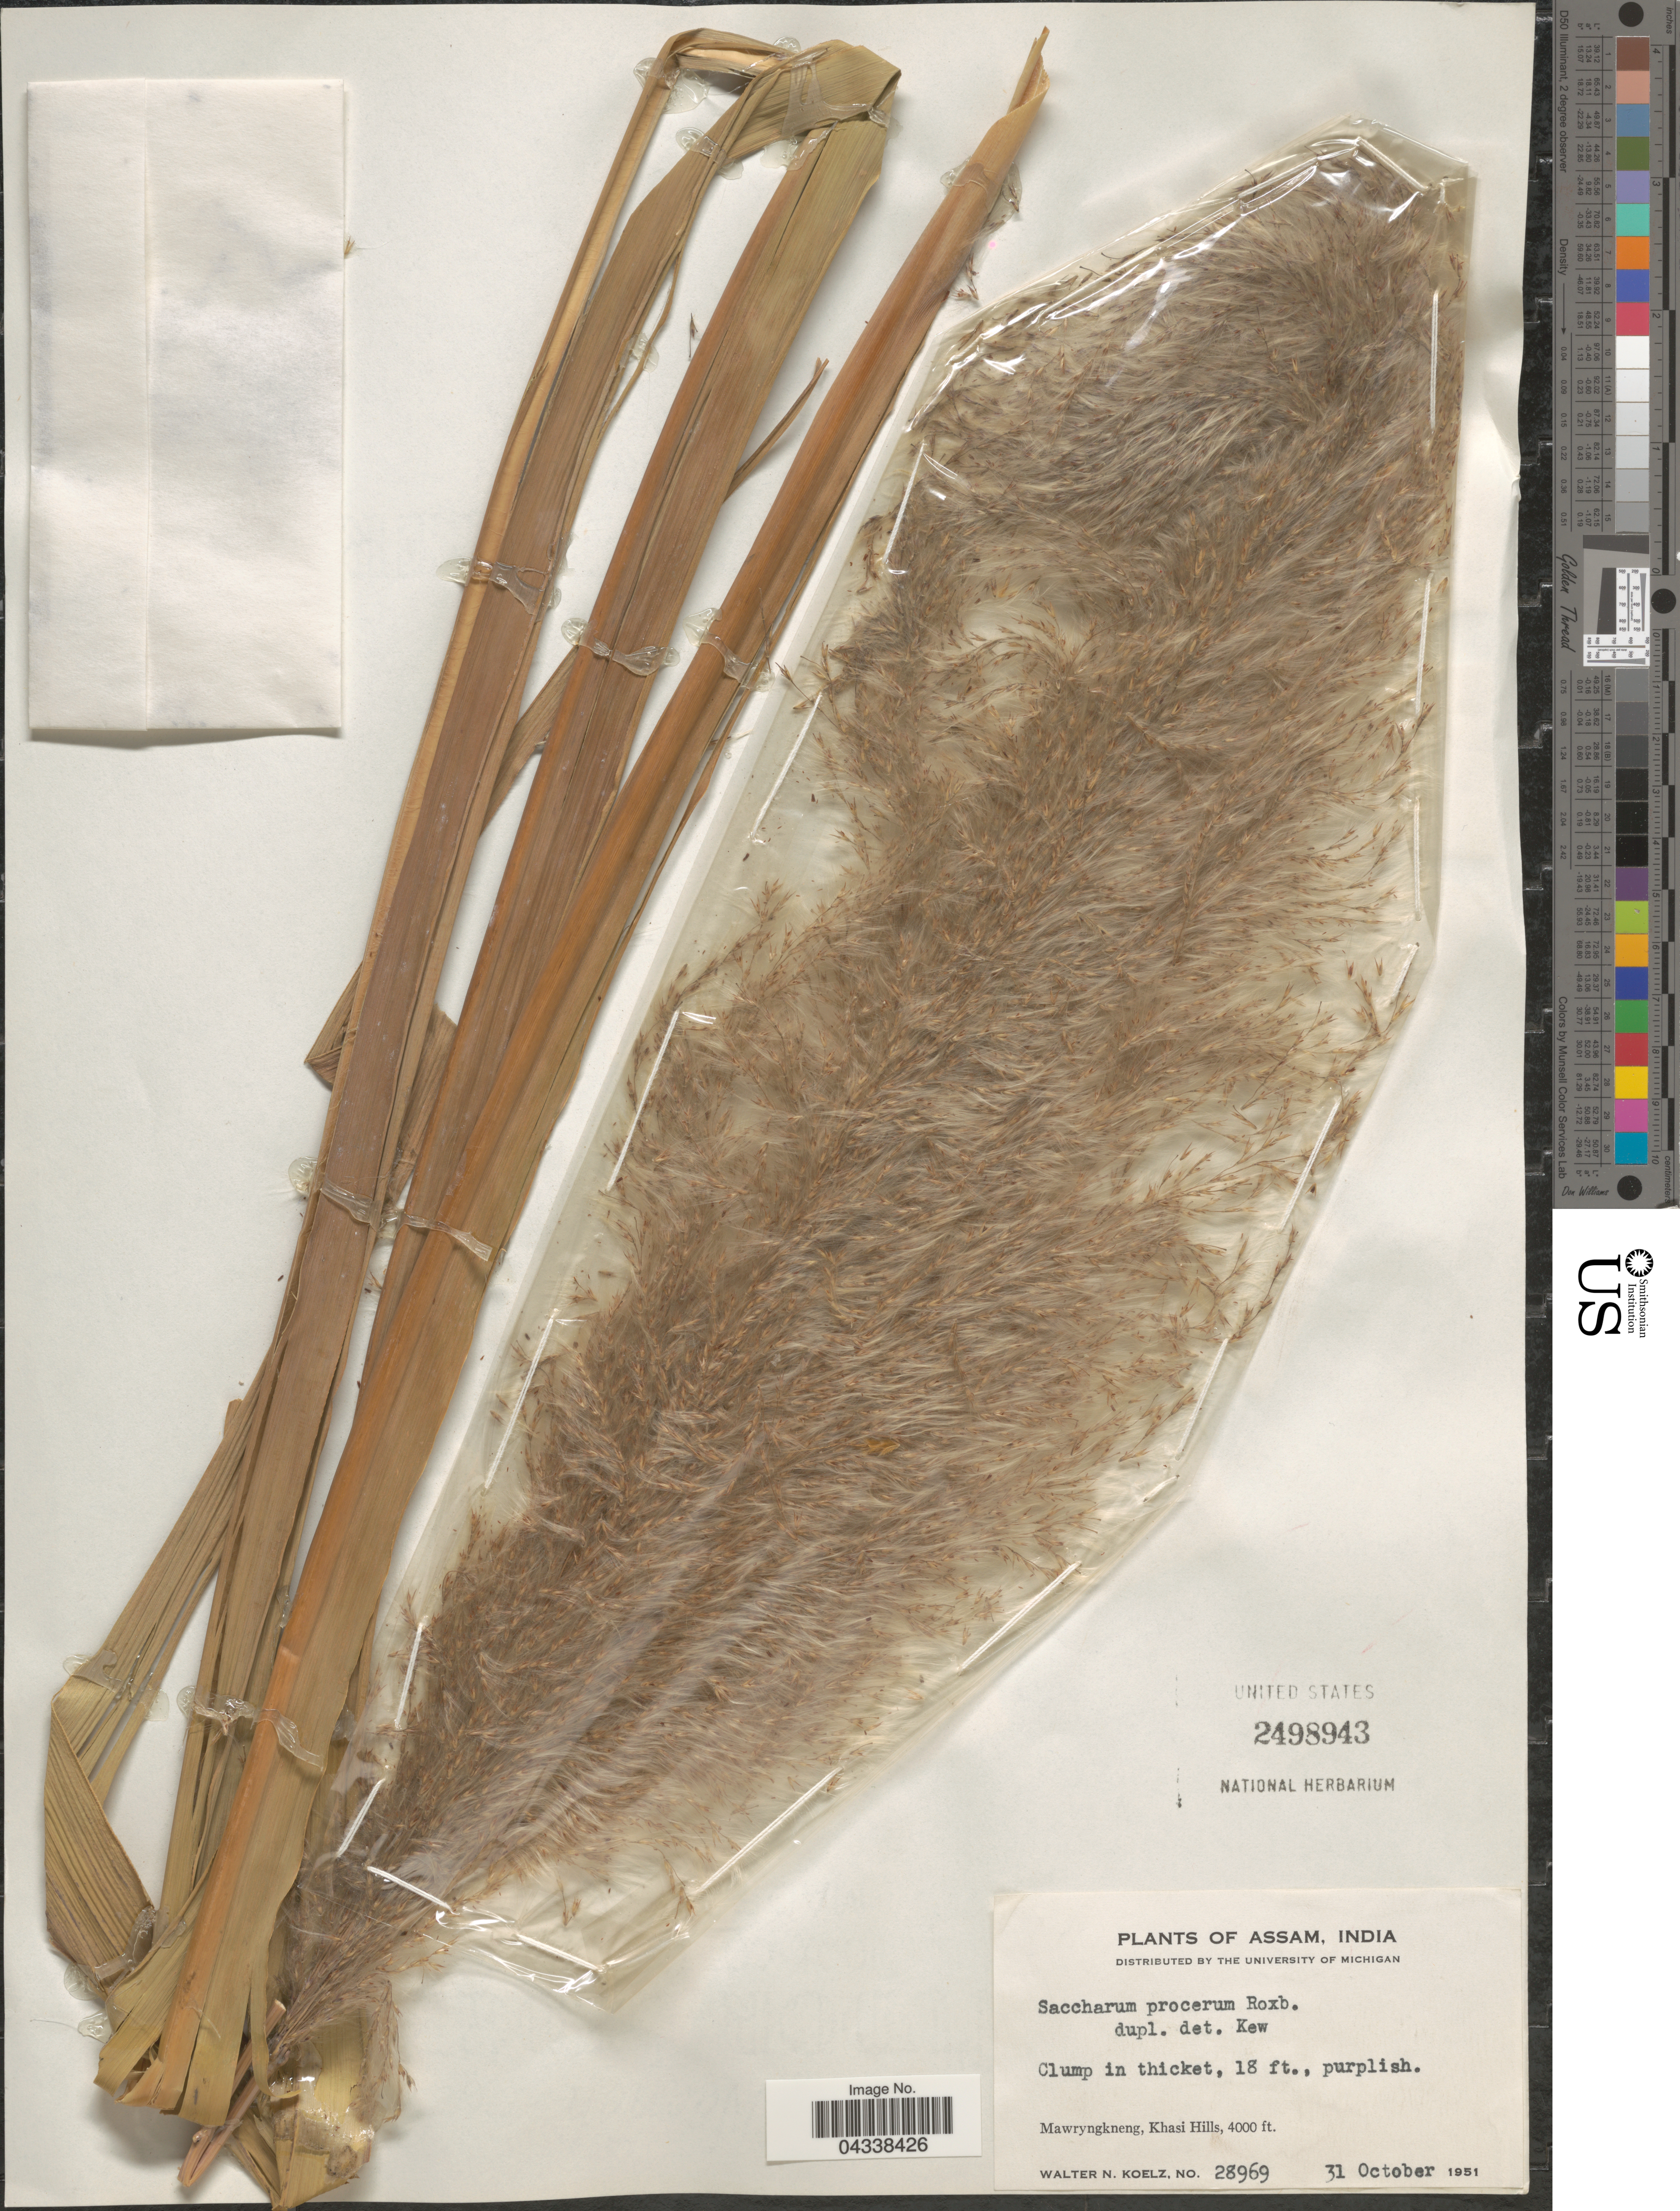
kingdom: Plantae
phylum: Tracheophyta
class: Liliopsida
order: Poales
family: Poaceae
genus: Saccharum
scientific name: Saccharum procerum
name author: Roxb.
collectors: W. N. Koelz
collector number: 28969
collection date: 1951-10-31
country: India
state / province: Meghalaya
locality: Mawryngkneng, Khasi Hills.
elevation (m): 1219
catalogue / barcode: US 2498943